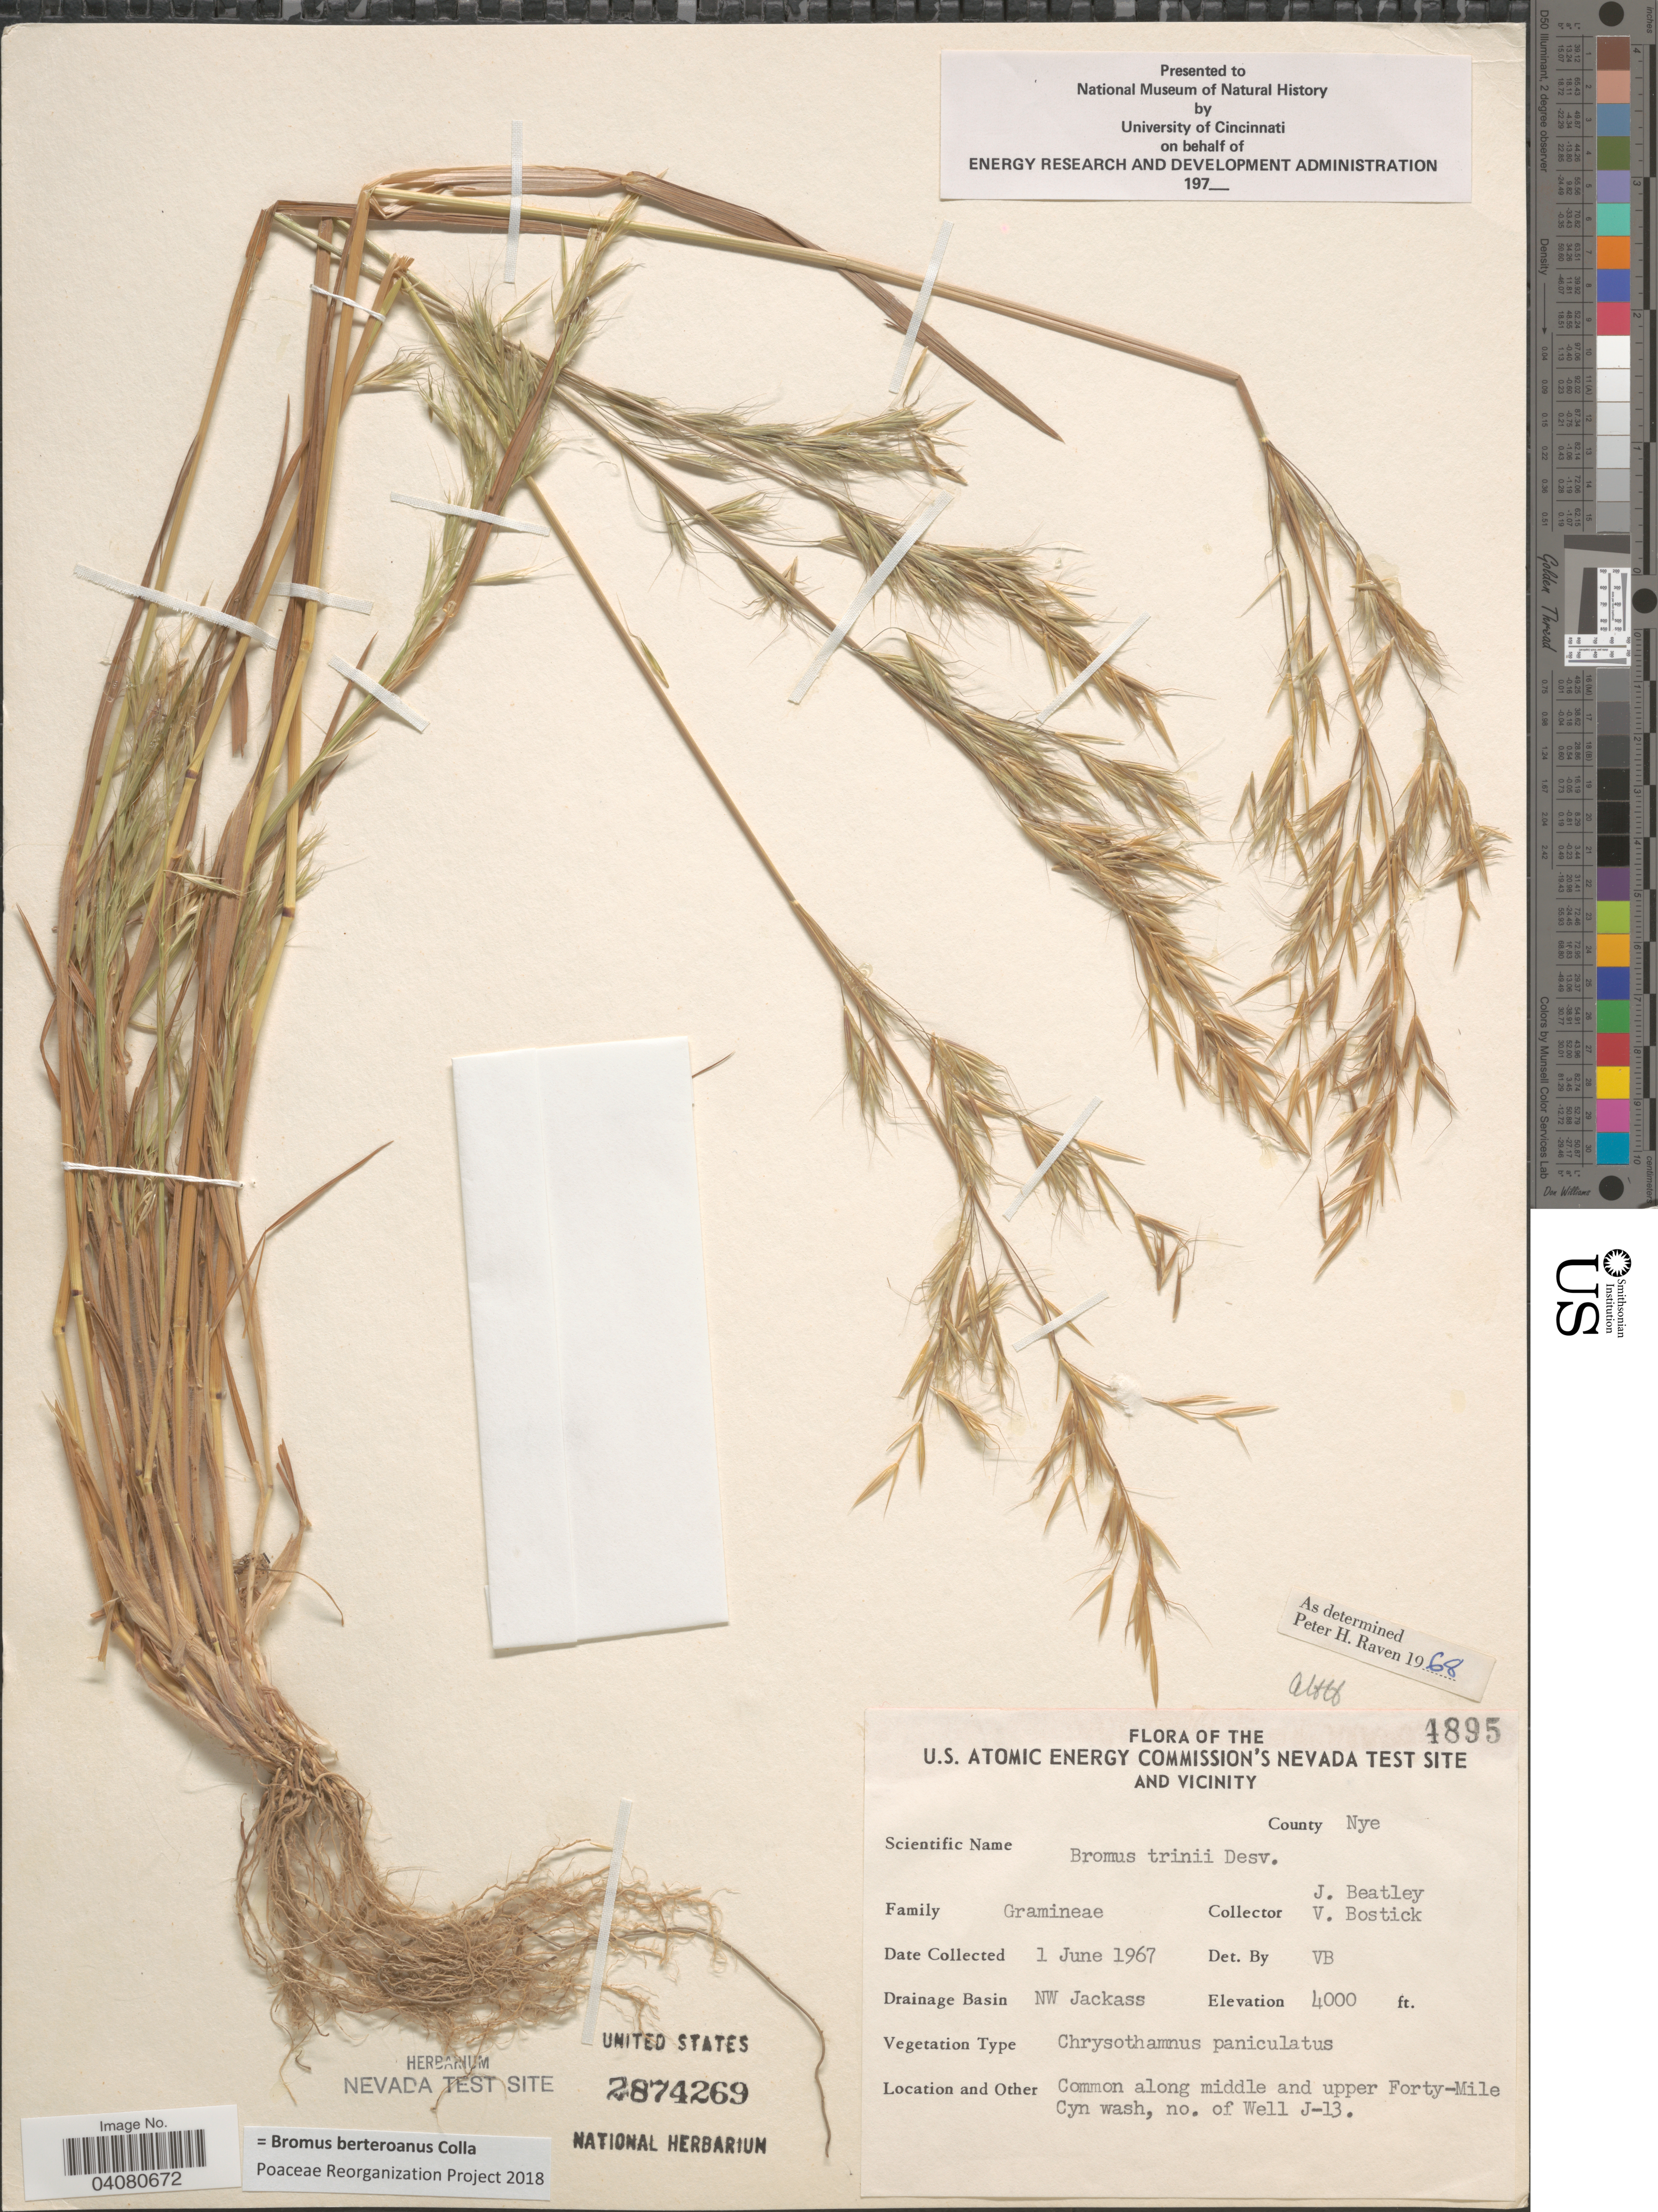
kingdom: Plantae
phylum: Tracheophyta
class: Liliopsida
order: Poales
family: Poaceae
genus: Bromus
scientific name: Bromus berteroanus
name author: Colla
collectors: J. C. Beatley & V. Bostick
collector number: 4895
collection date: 1967-06-01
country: United States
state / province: Nevada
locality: U.S. Atomic Energy Commission's Nevada Test Site and Vicinity. County Nye. Drainage Basin NW Jackass. Common along middle and upper Forty-Mile Cyn wash, no. of Well J-13.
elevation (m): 1219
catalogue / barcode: US 2874269